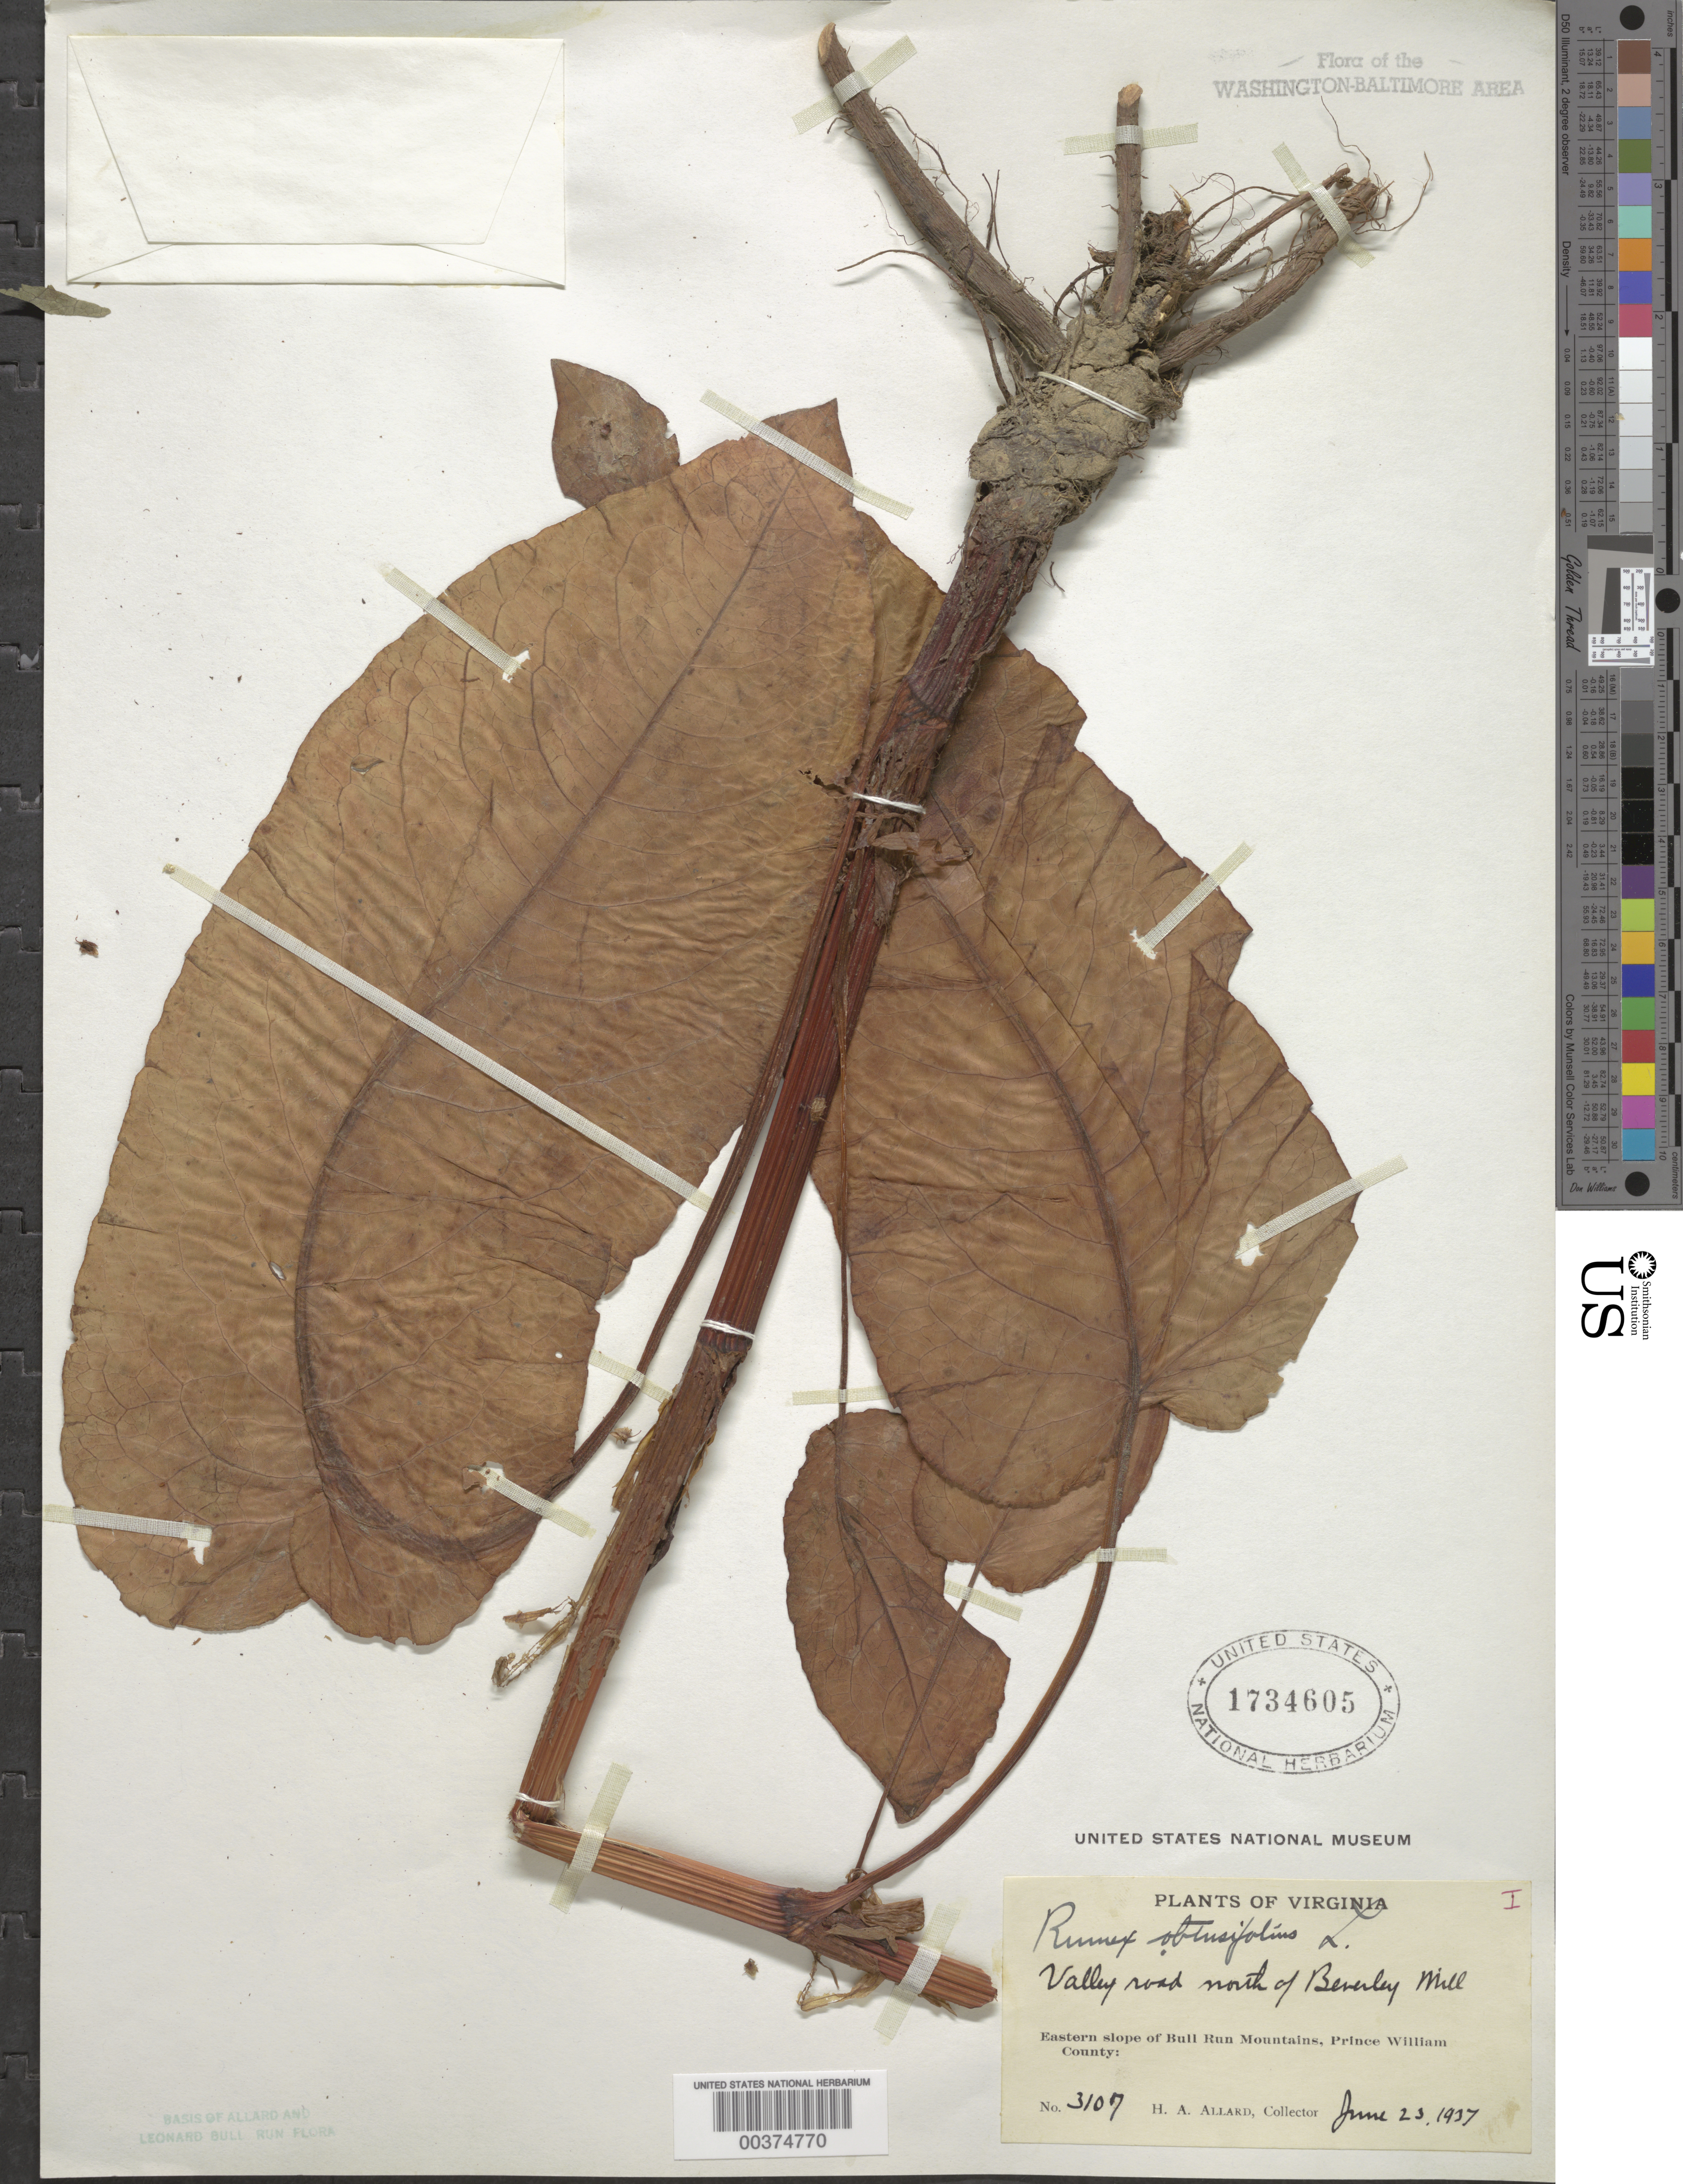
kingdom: Plantae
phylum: Tracheophyta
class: Magnoliopsida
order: Caryophyllales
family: Polygonaceae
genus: Rumex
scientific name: Rumex obtusifolius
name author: L.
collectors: H. A. Allard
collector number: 3107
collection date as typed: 23 Jun 1937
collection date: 1937-06-23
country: United States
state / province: Virginia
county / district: Prince William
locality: North of Beverley Mill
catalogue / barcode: US 1734605